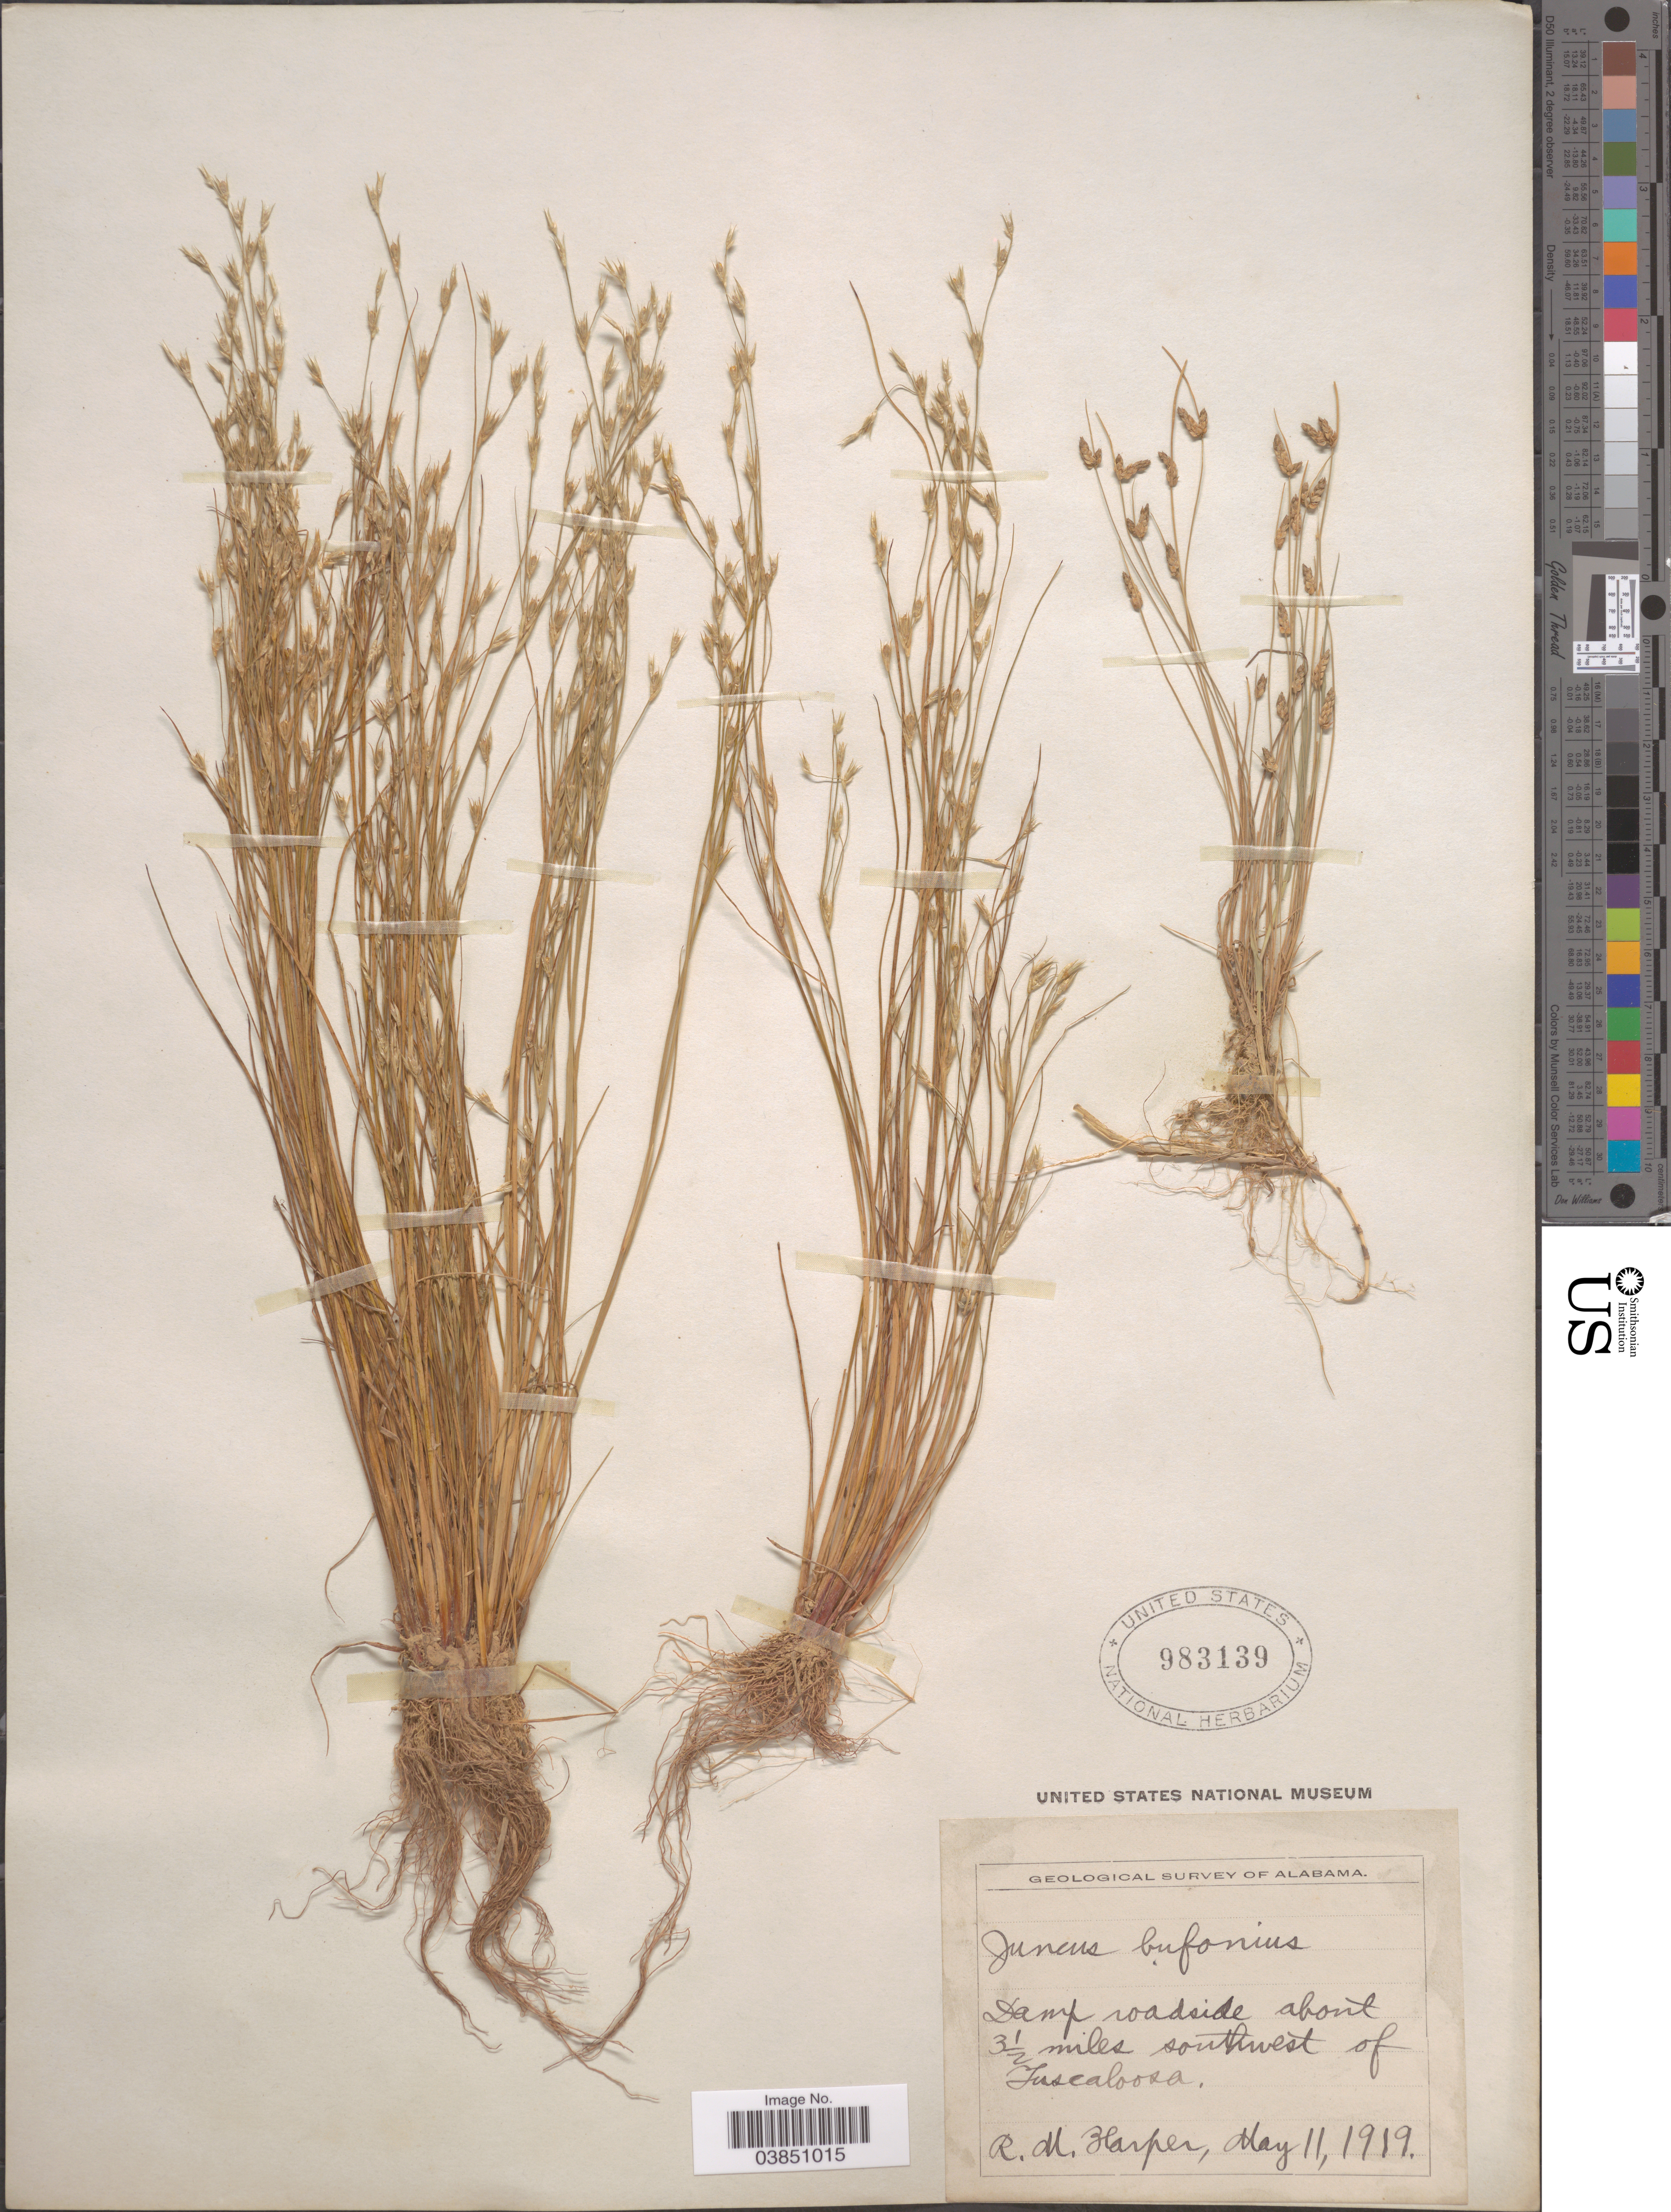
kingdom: Plantae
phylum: Tracheophyta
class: Liliopsida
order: Poales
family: Juncaceae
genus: Juncus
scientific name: Juncus bufonius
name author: L.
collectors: R. Harper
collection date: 1919-05-11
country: United States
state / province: Alabama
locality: About 3½ miles southwest of Tuscaloosa.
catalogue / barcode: US 983139